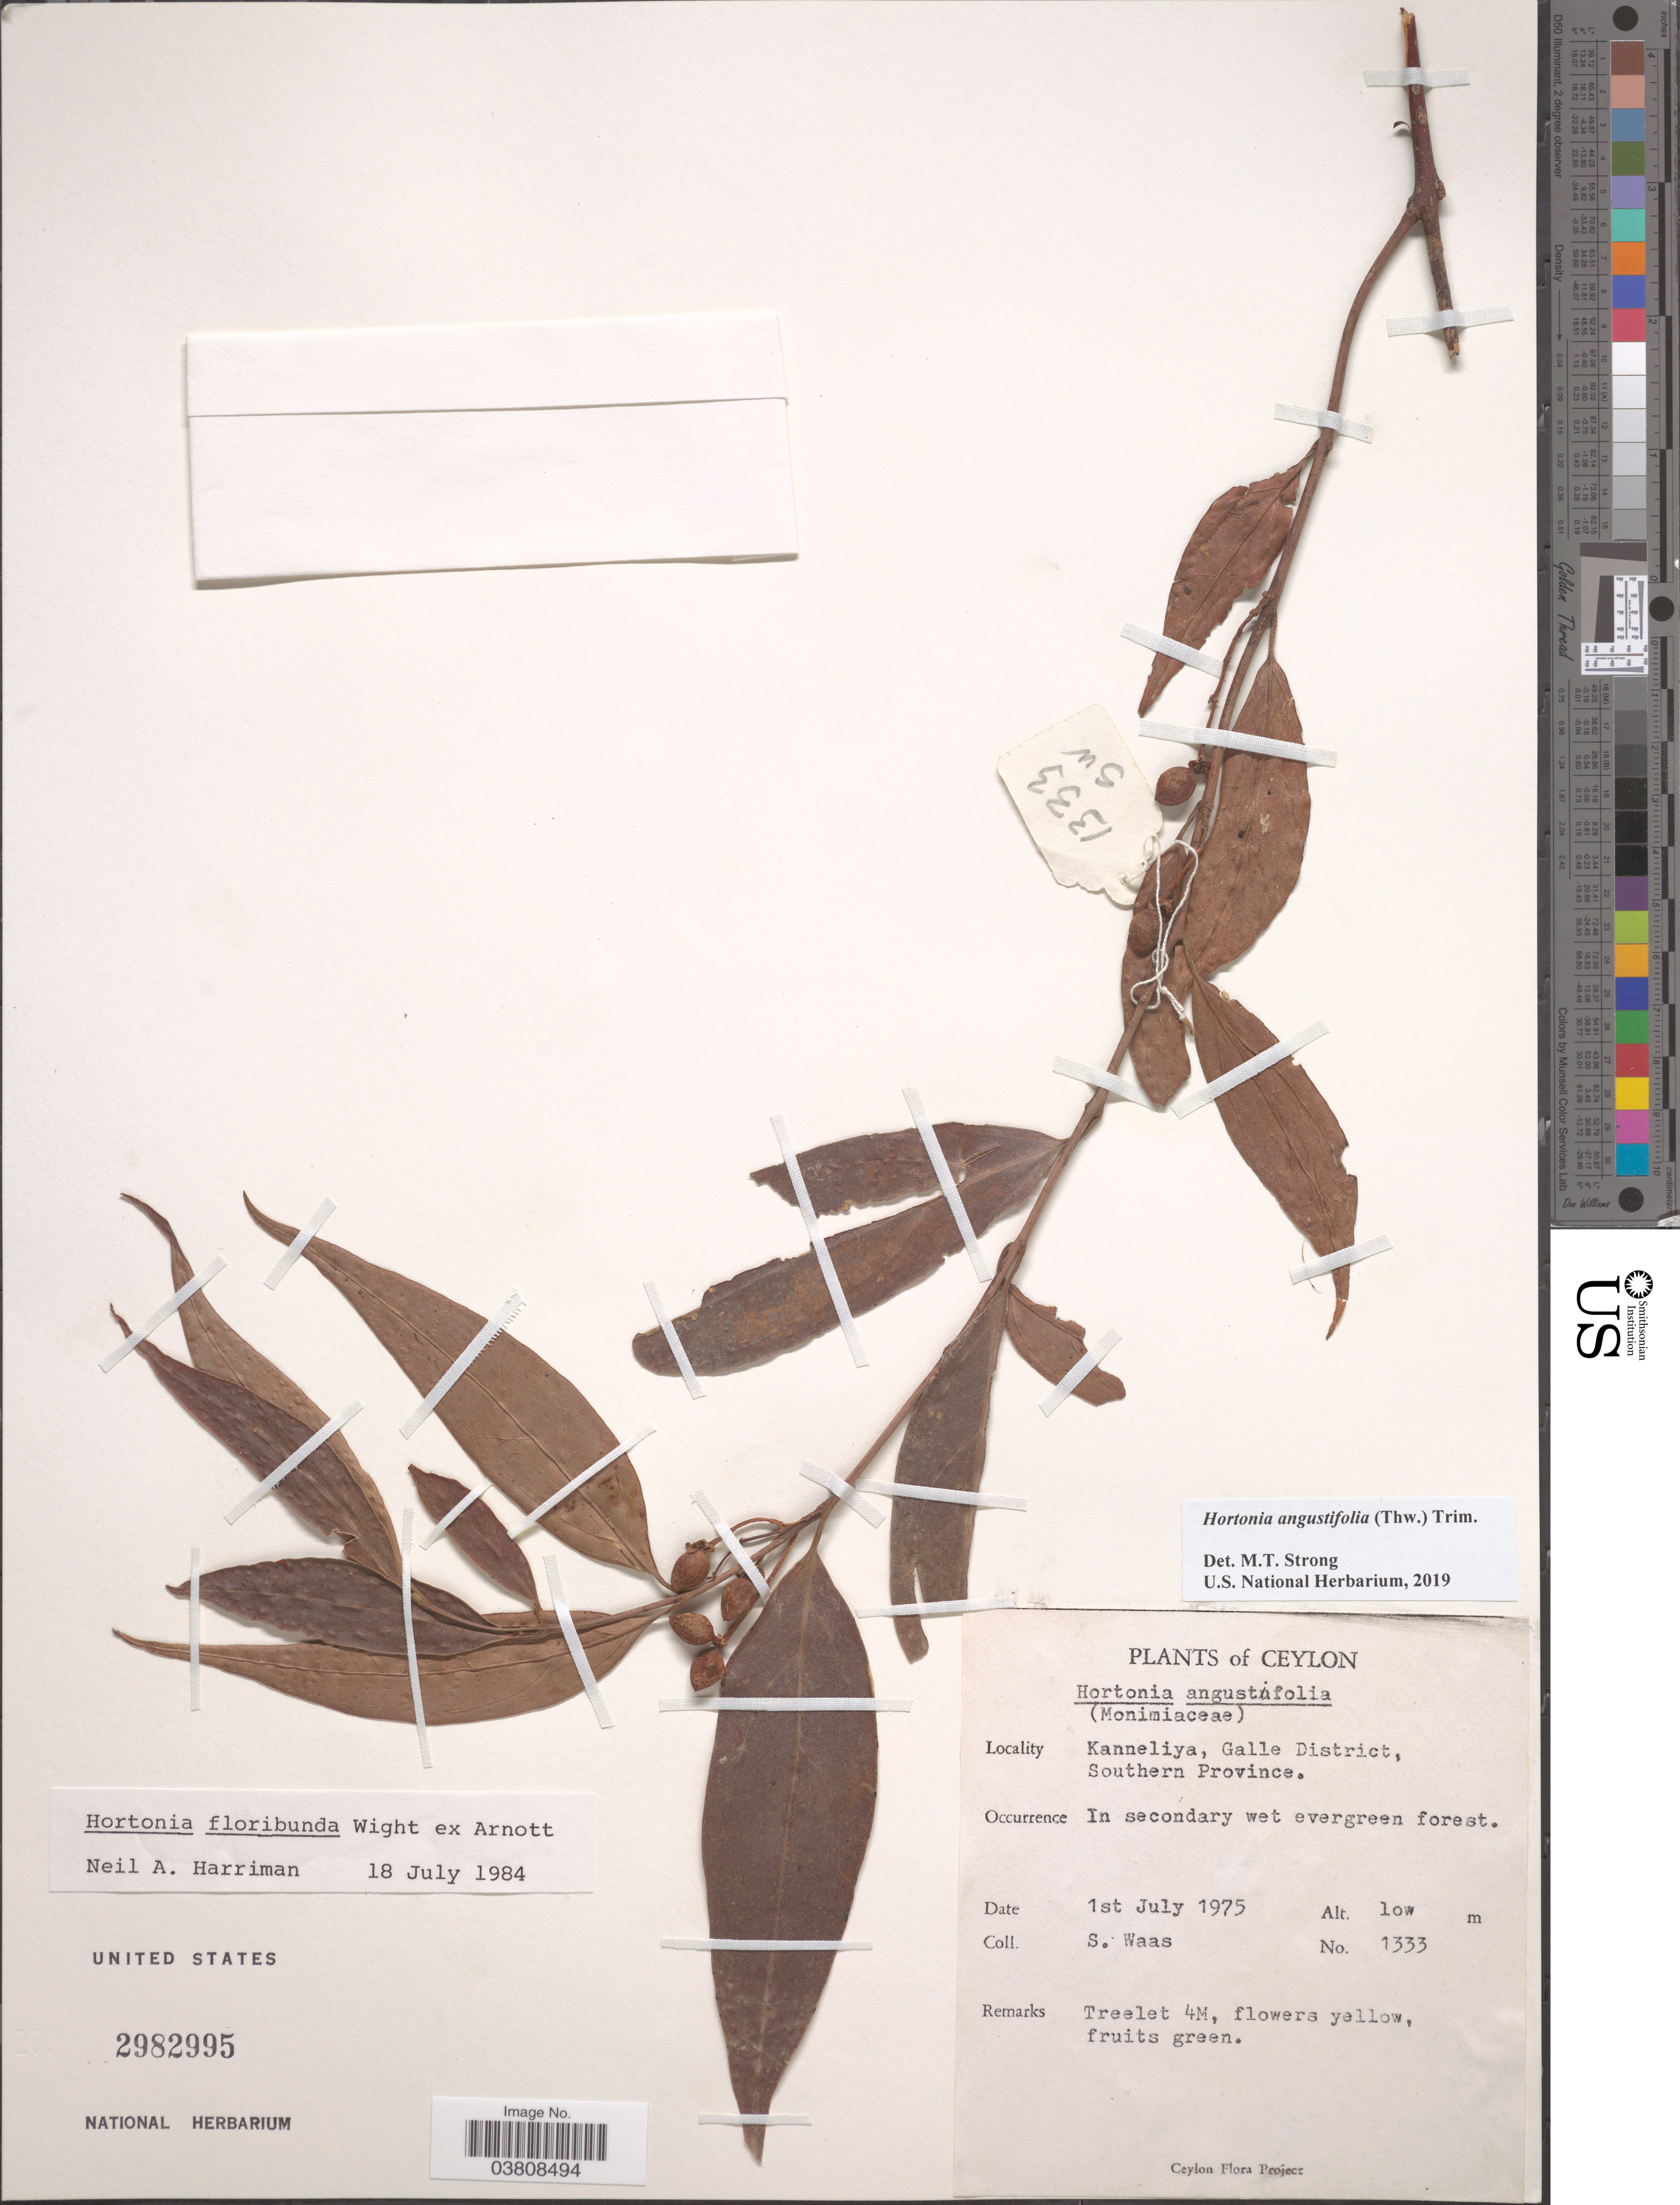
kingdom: Plantae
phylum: Tracheophyta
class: Magnoliopsida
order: Laurales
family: Monimiaceae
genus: Hortonia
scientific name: Hortonia angustifolia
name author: Trimen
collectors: S. Waas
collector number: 1333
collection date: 1975-07-01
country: Sri Lanka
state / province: Southern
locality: Ceylon. Kanneliya, Galle District. In secondary wet evergreen forest.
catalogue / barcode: US 2982995